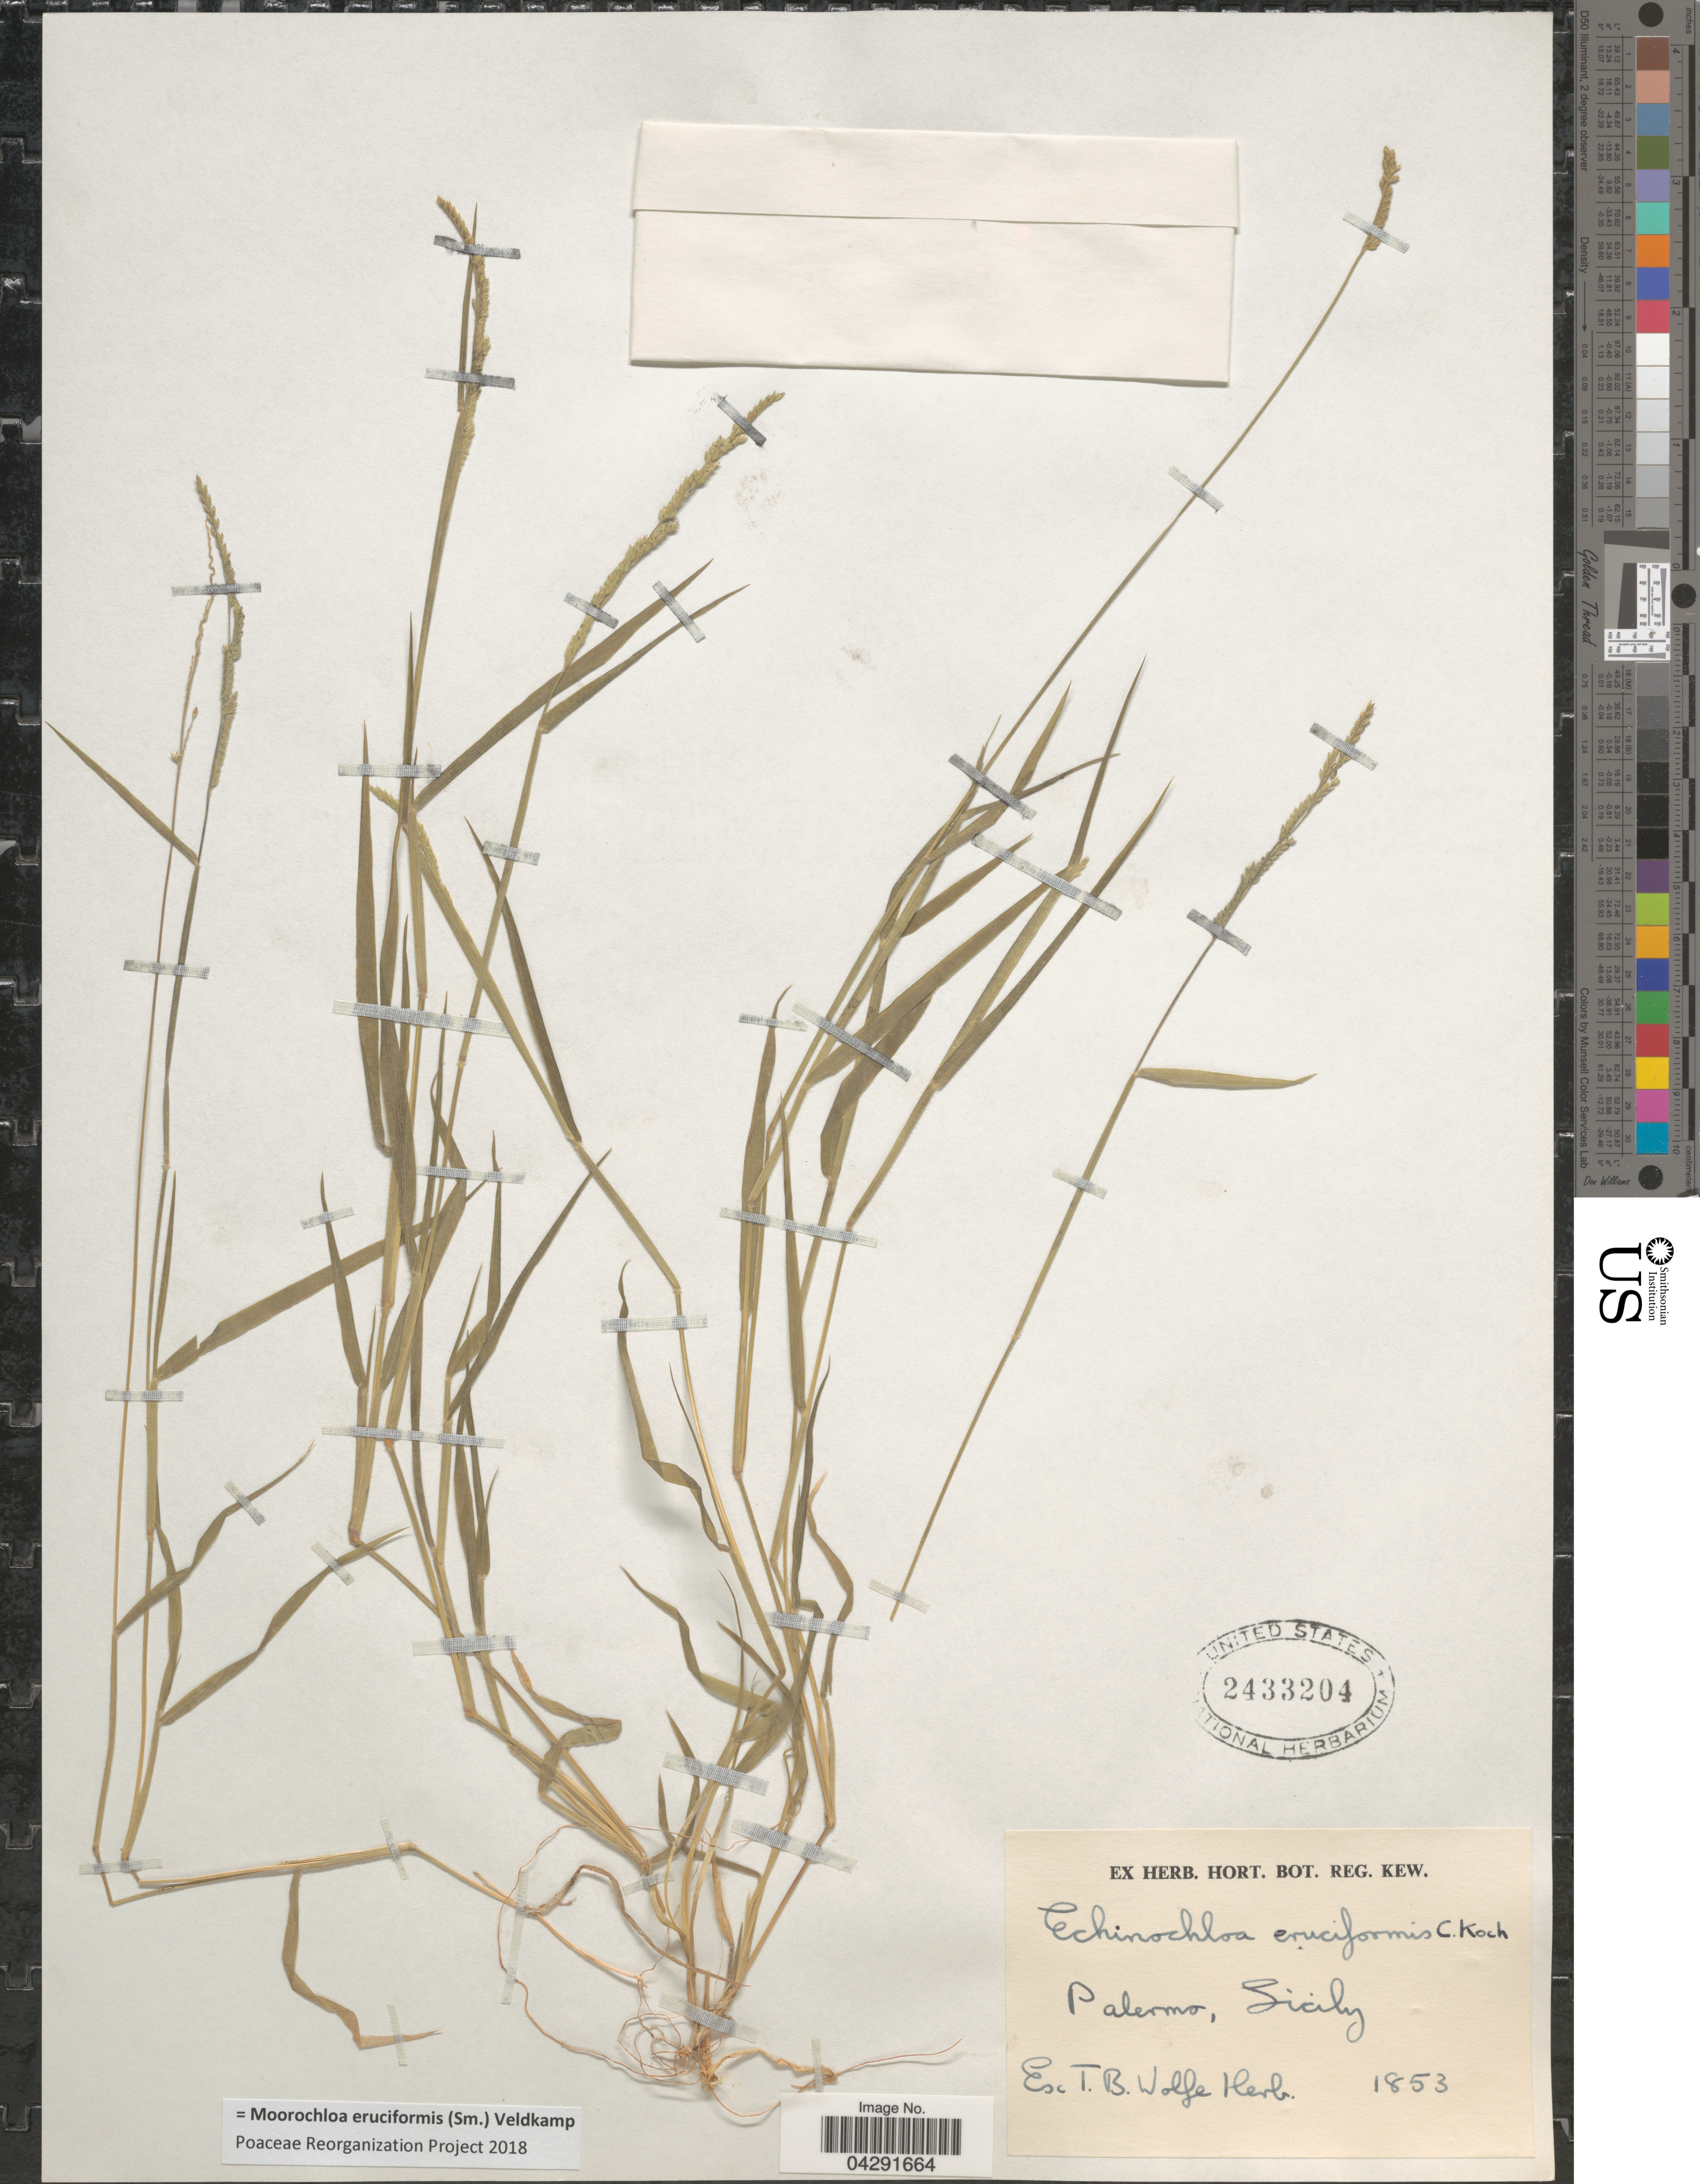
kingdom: Plantae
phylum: Tracheophyta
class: Liliopsida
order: Poales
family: Poaceae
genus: Moorochloa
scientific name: Moorochloa eruciformis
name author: (Sm.) Veldkamp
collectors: Ex Herb. T. B. Wolfe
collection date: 1853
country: Italy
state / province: Siciliana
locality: Palermo.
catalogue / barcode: US 2433204